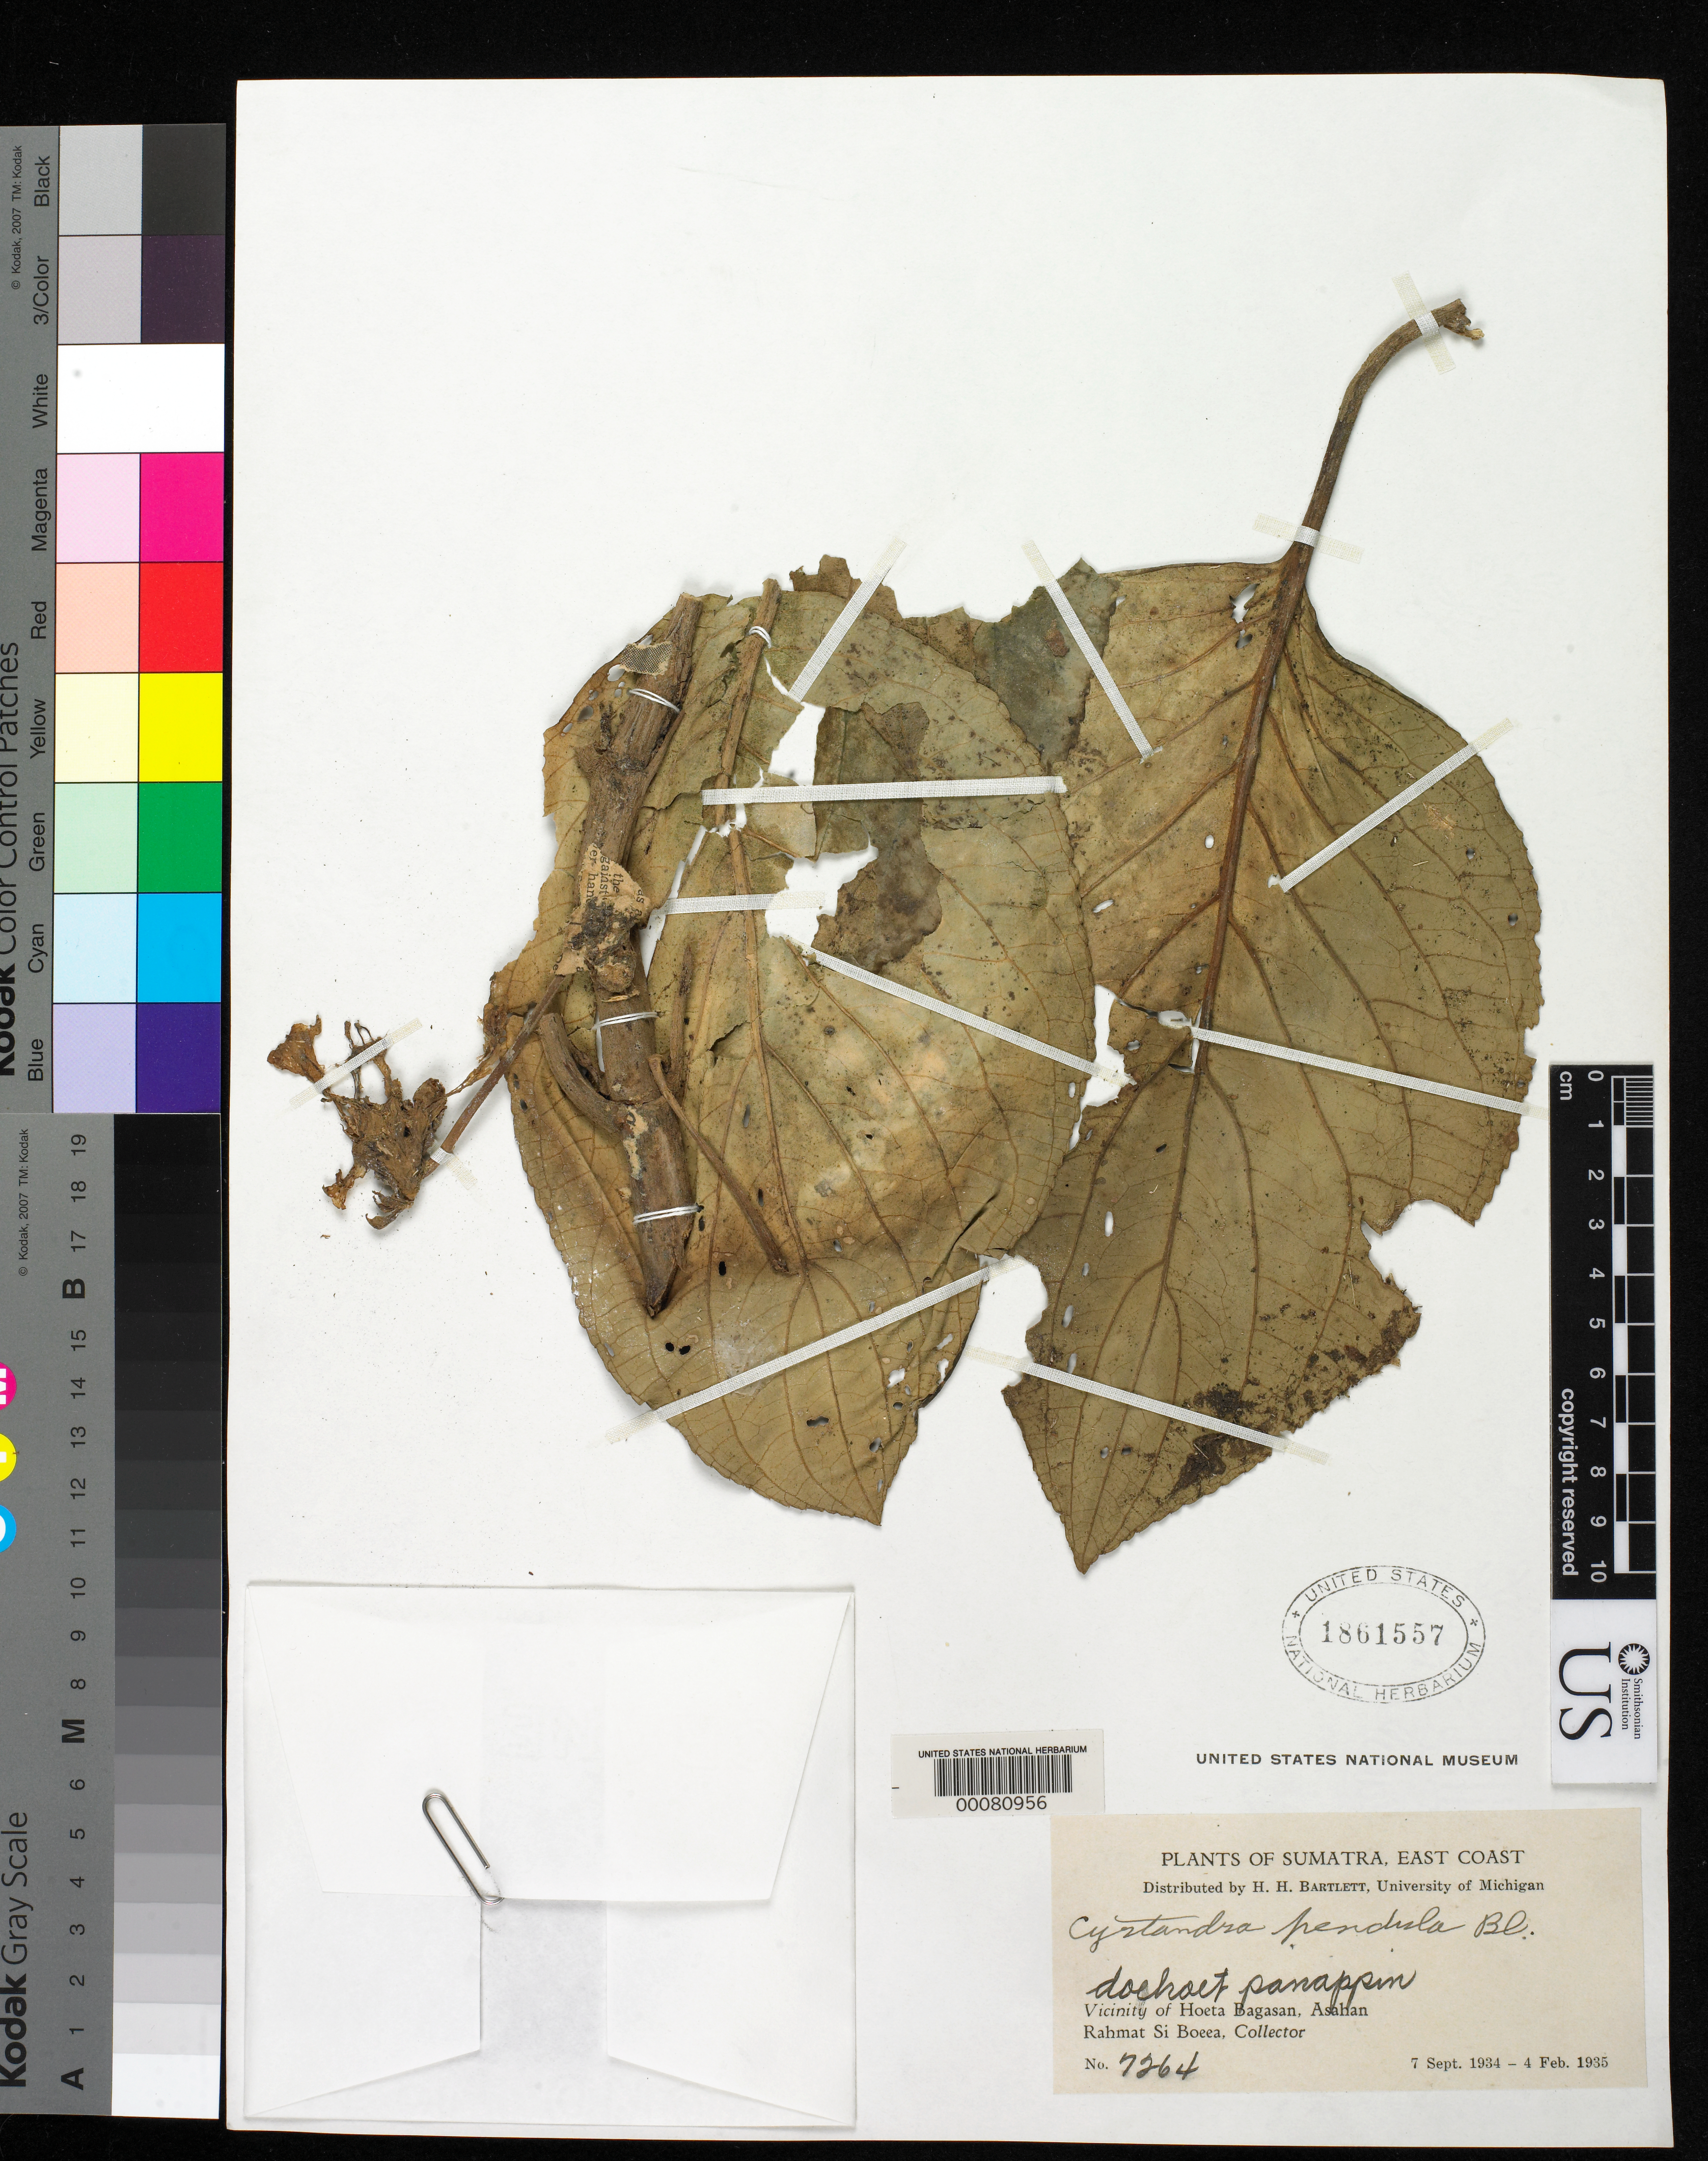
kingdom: Plantae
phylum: Tracheophyta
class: Magnoliopsida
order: Lamiales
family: Gesneriaceae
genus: Cyrtandra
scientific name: Cyrtandra pendula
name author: Blume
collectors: Rahmat Si Boeea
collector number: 7264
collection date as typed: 1934-1935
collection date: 1934/1935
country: Indonesia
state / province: Sumatra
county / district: Sumatera Utara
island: Sumatra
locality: (East Coast) Vicinity of hoeta bagasan, asahan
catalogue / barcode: US 1861557